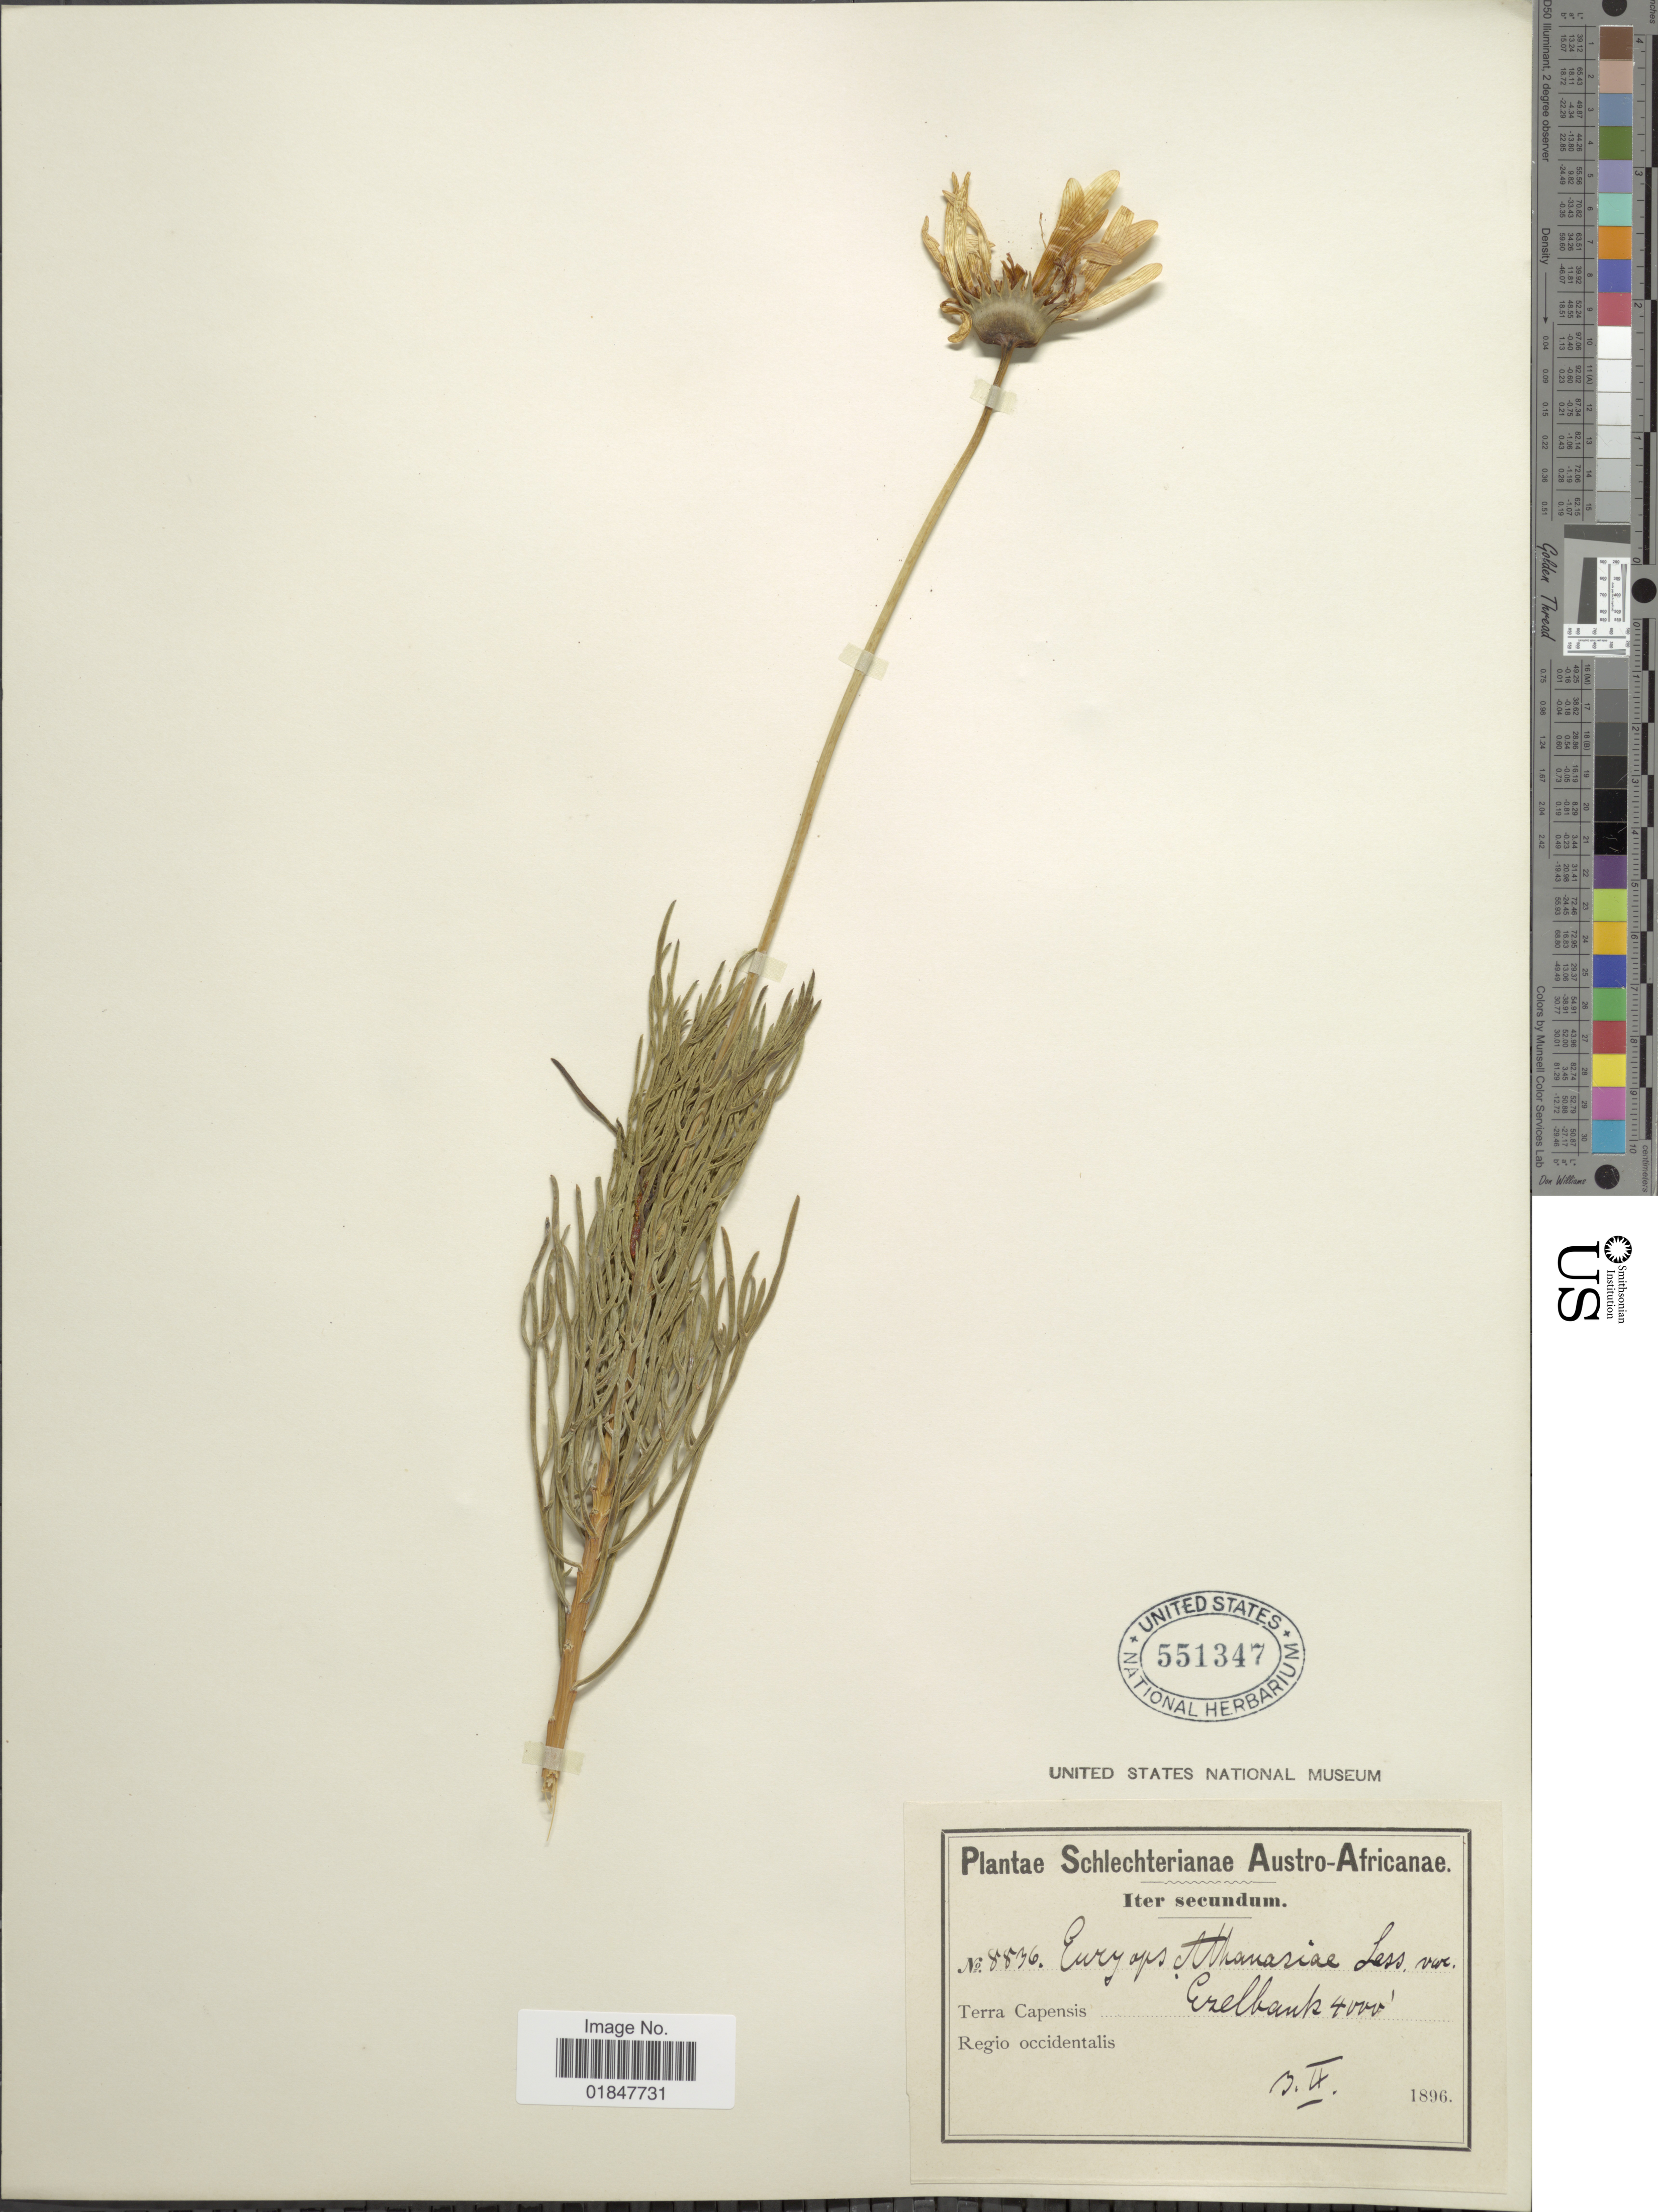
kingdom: Plantae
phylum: Tracheophyta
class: Magnoliopsida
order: Asterales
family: Asteraceae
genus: Euryops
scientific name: Euryops athanasiae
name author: DC.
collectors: Schlechter, --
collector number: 8836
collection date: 1896-04-03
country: South Africa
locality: Austro-Africanae, Terra Capensis, Eselbank, regio occidentalis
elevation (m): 1219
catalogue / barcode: US 551347